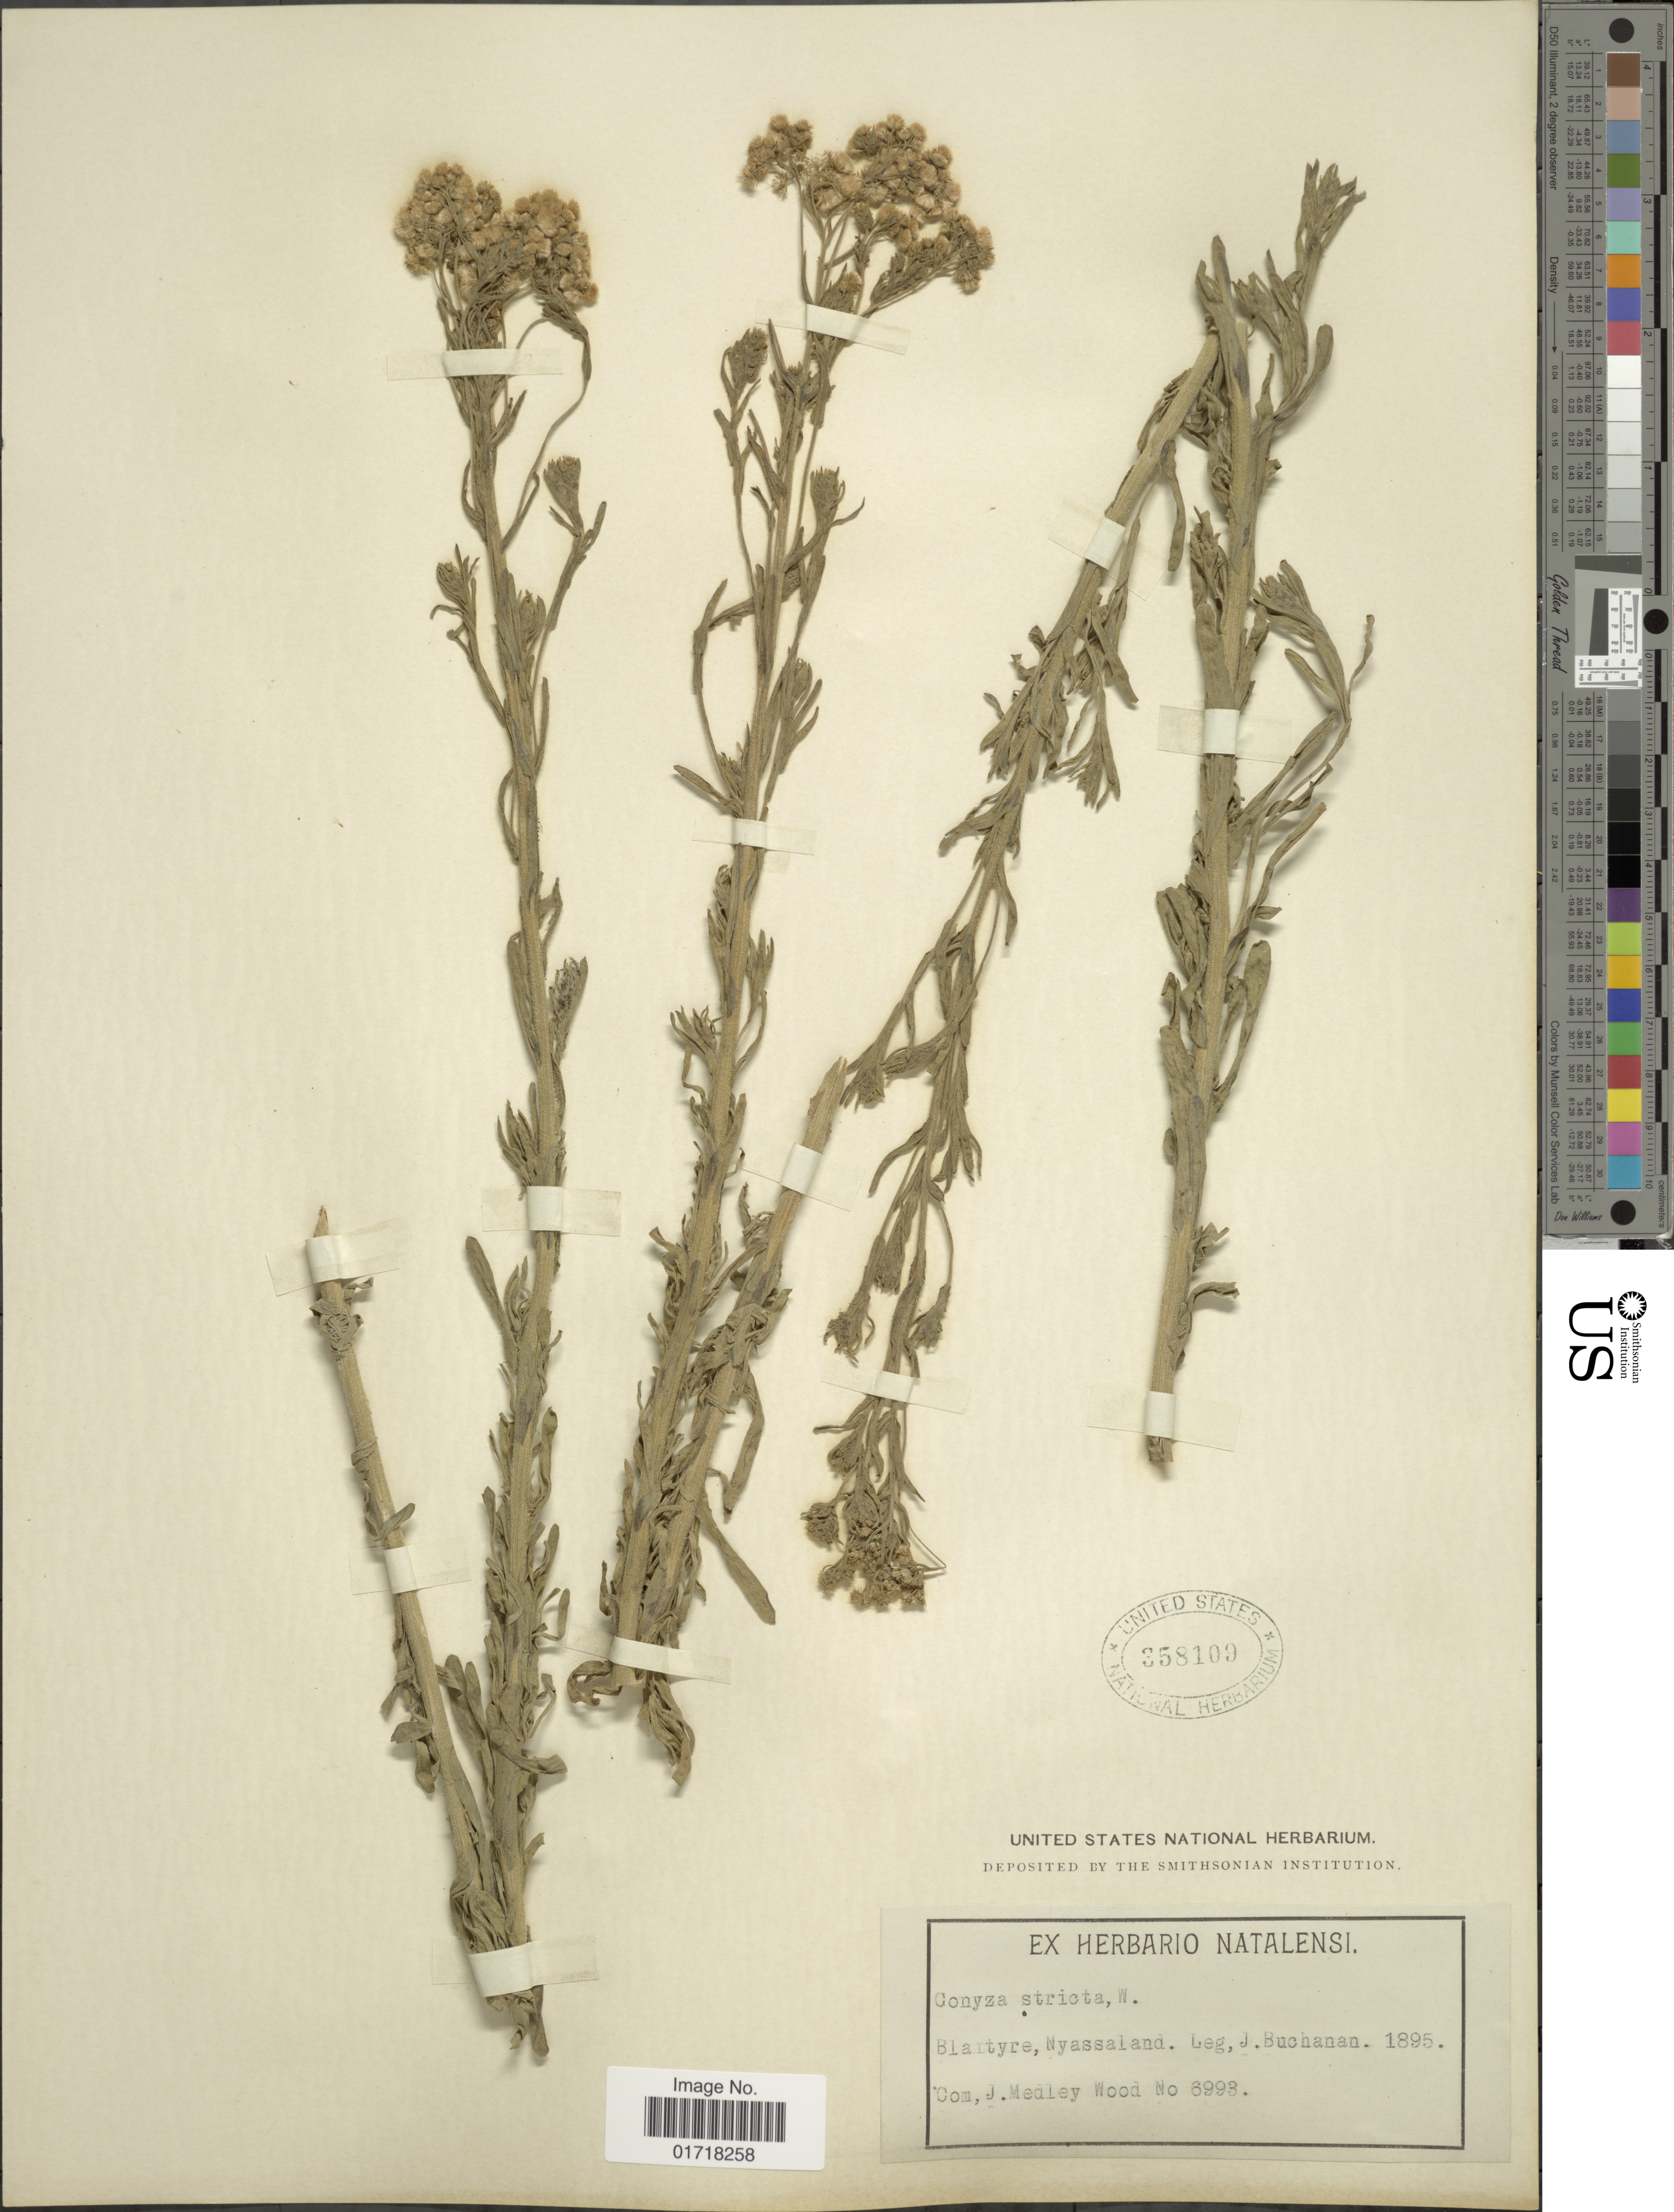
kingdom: Plantae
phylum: Tracheophyta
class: Magnoliopsida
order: Asterales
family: Asteraceae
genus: Conyza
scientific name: Conyza stricta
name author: (Chodat) Willd.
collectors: J. Buchanan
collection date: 1895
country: Malawi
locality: Blartyre, Nyassaland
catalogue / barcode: US 358109